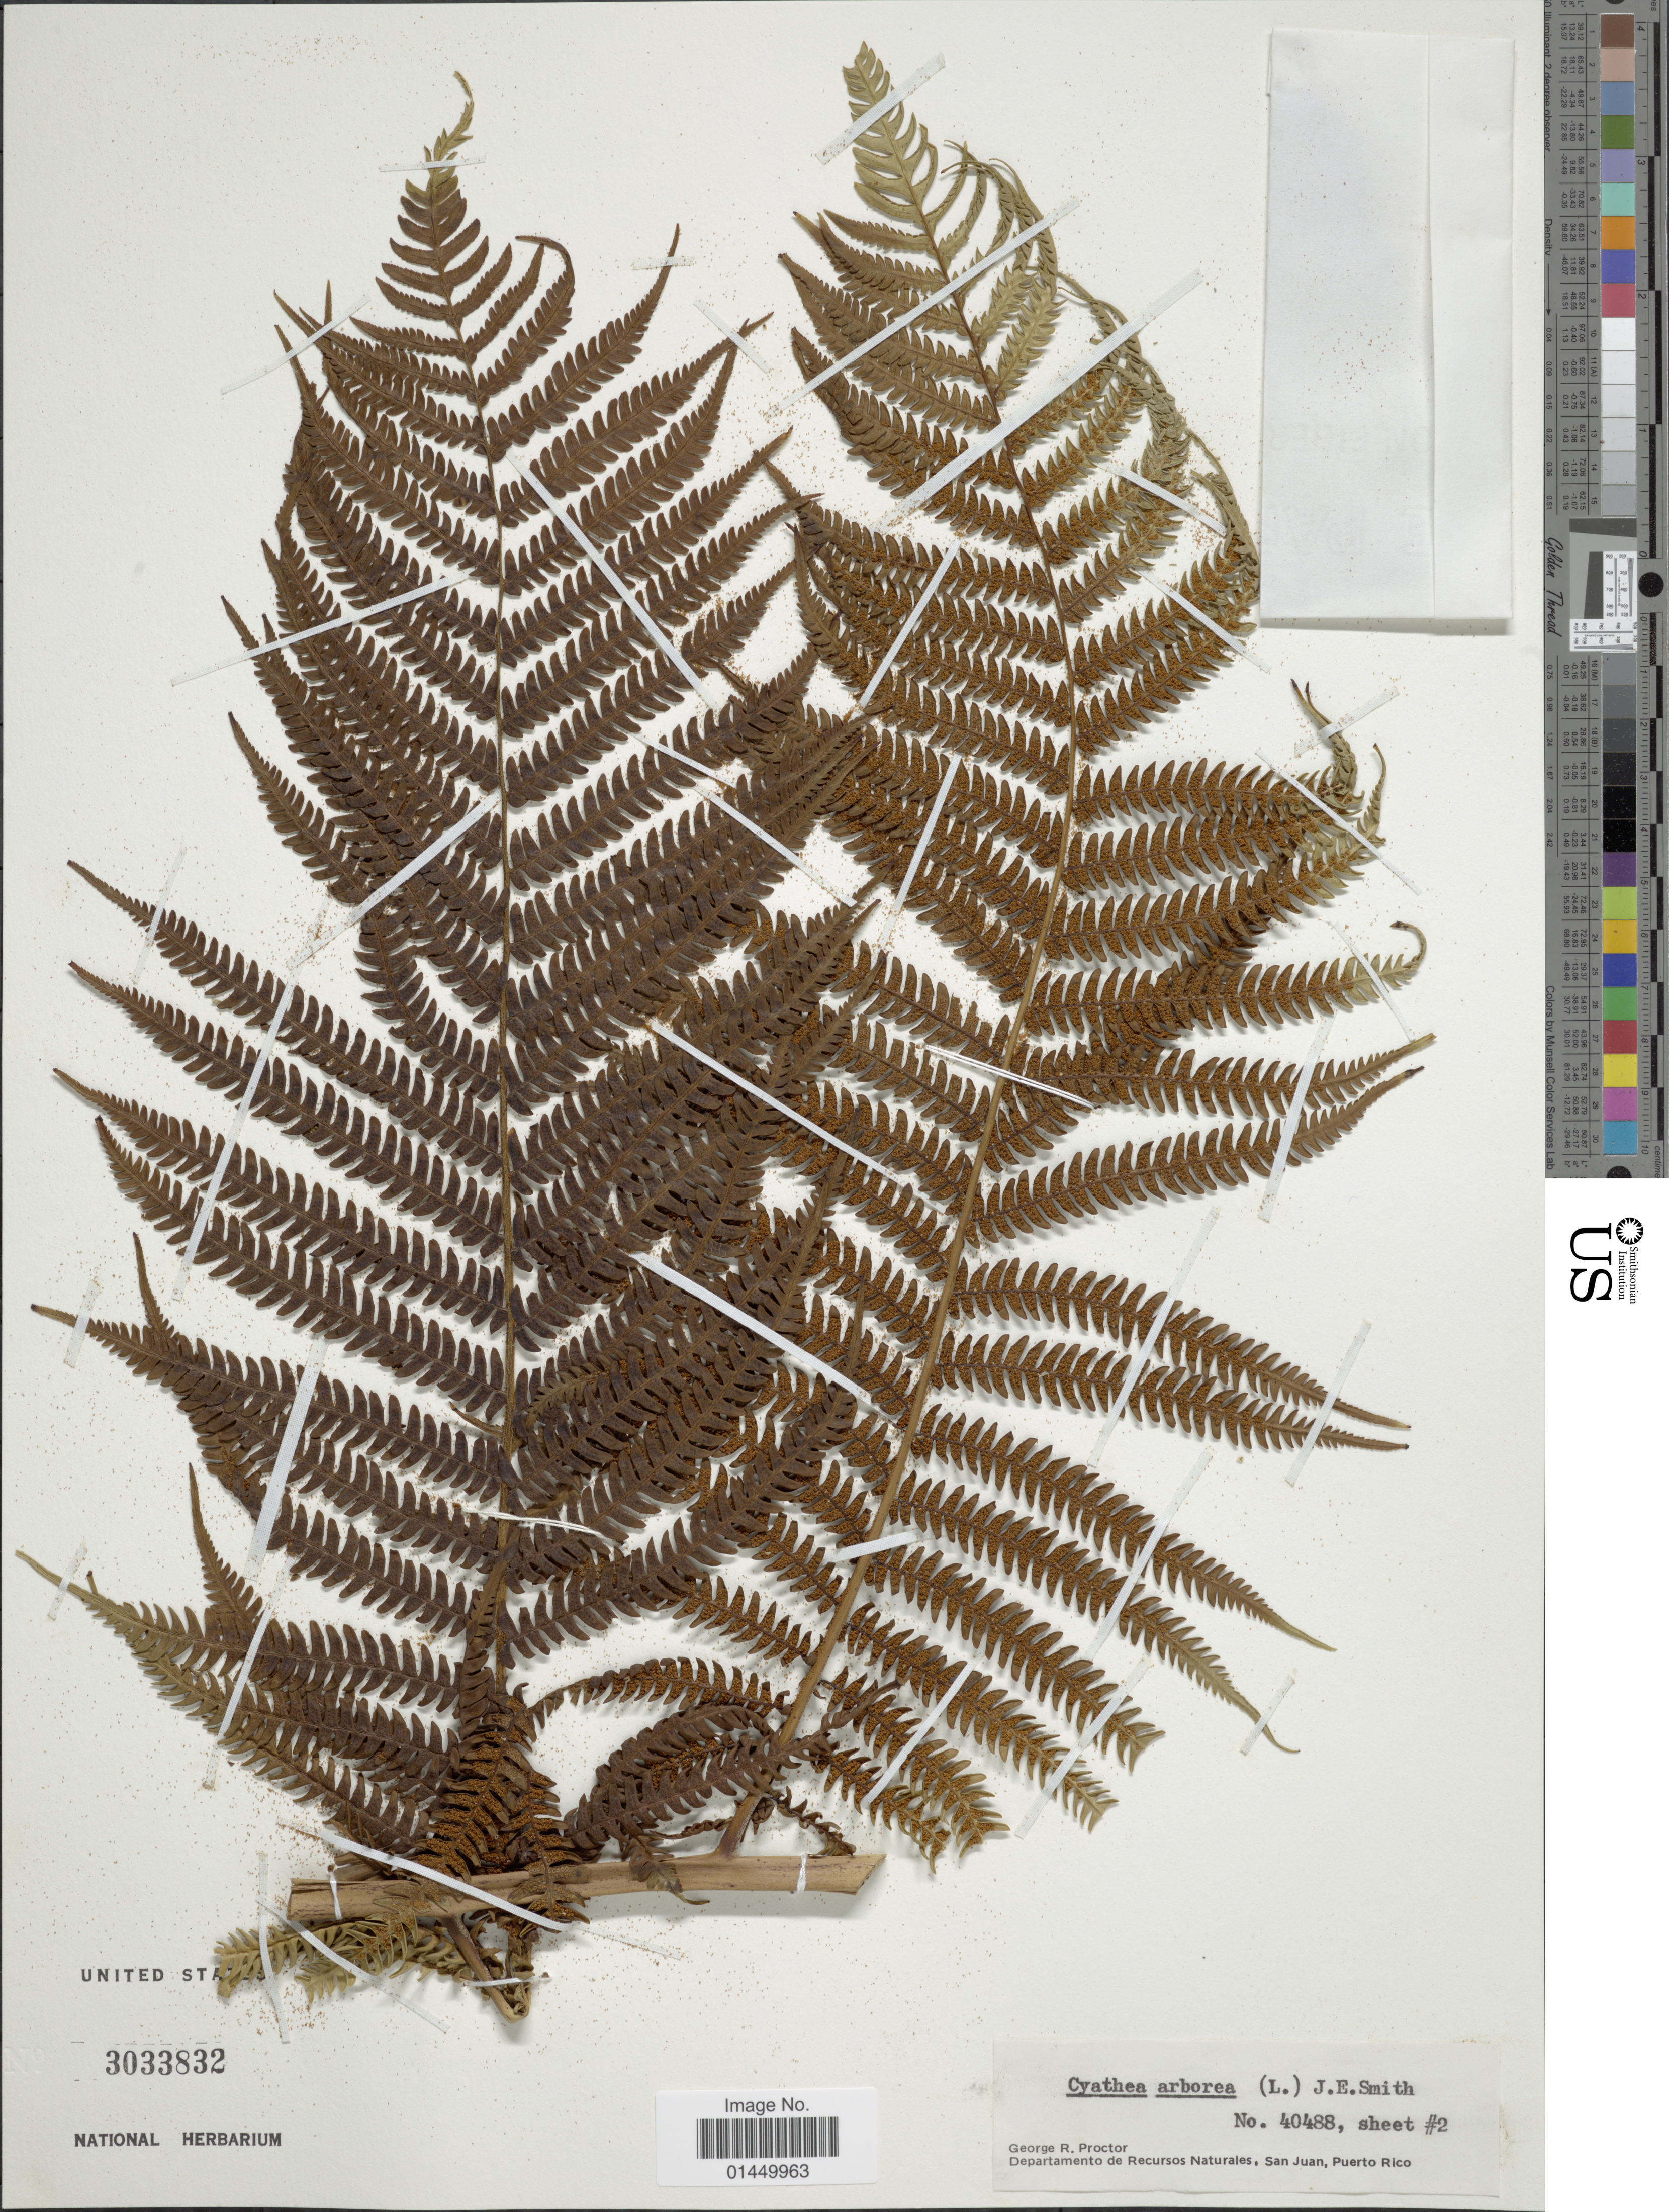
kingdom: Plantae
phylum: Tracheophyta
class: Polypodiopsida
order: Cyatheales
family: Cyatheaceae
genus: Cyathea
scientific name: Cyathea arborea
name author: (L.) Sm.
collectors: G. R. Proctor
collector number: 40488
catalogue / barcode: US 3033832